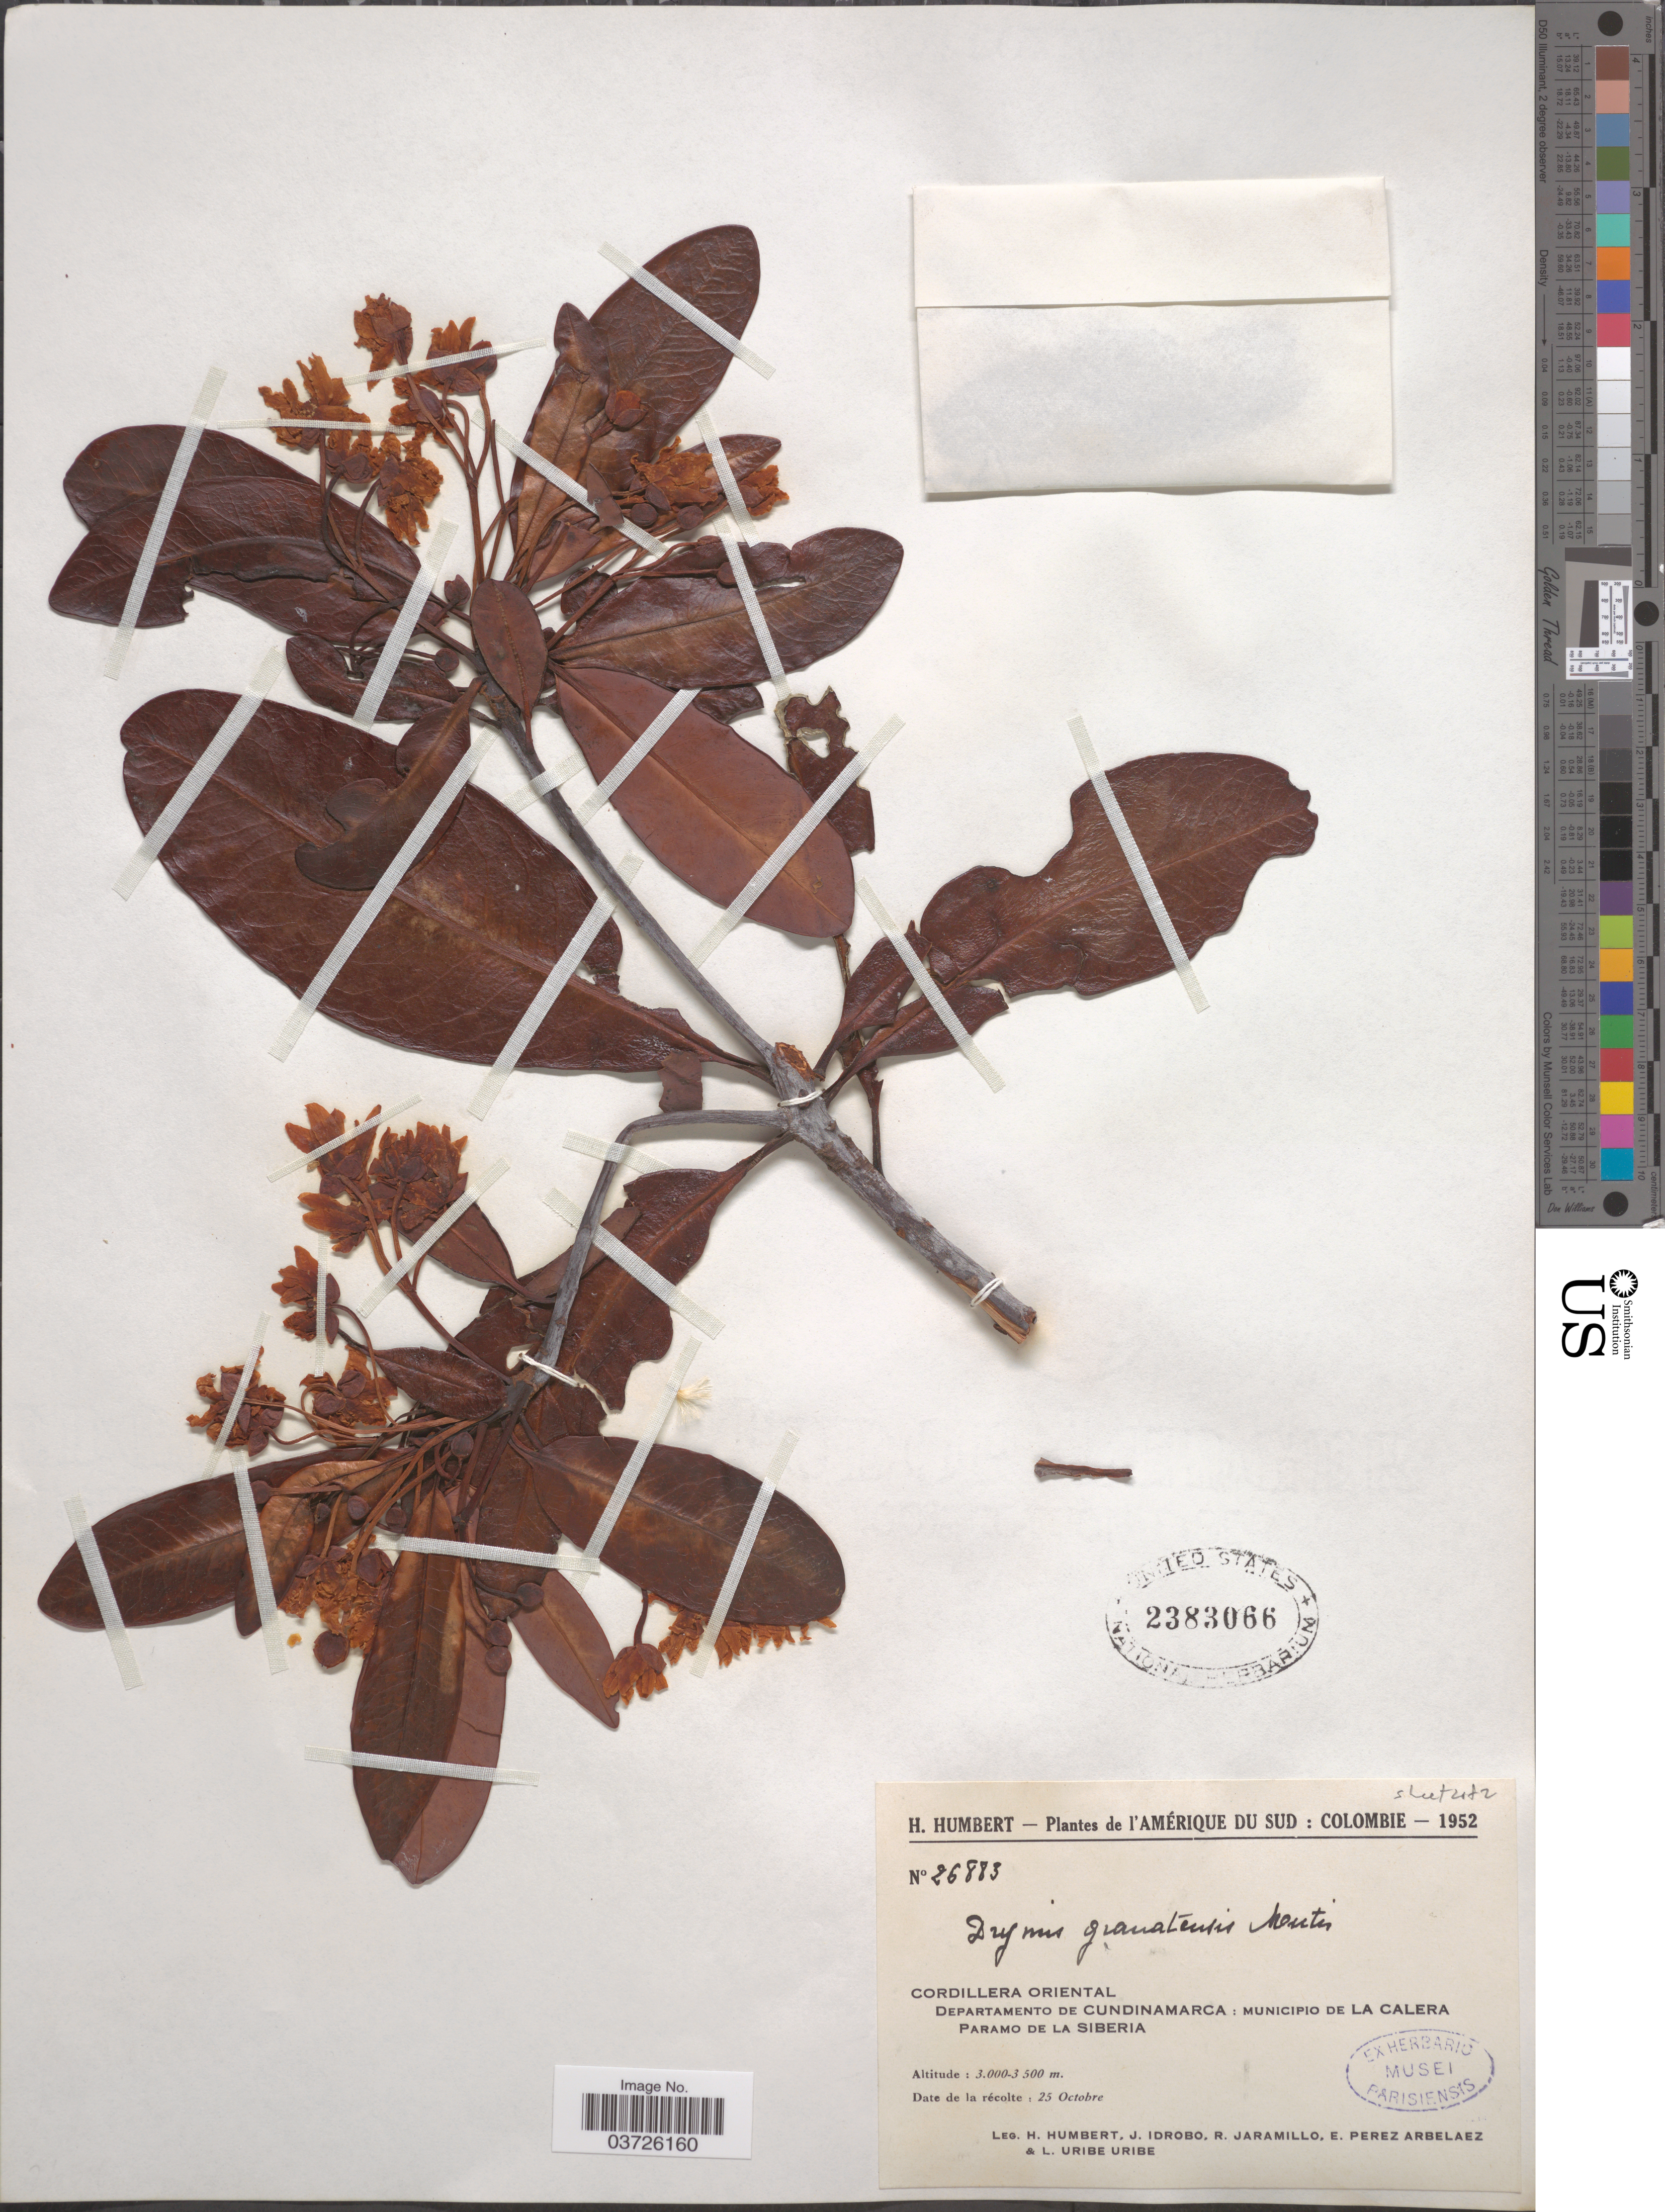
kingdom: Plantae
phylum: Tracheophyta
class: Magnoliopsida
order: Canellales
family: Winteraceae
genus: Drimys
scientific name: Drimys granadensis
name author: L. f.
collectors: H. Humbert, J. M. Idrobo, R. Jaramillo, E. Pérez Arbeláez & L. Uribe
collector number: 26883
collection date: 1952-10-25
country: Colombia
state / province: Cundinamarca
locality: Cordillera Oriental. Departamento de Cundinamarca: Municipio de La Calera Paramo de La Siberia.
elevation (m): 3000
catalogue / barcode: US 2383066